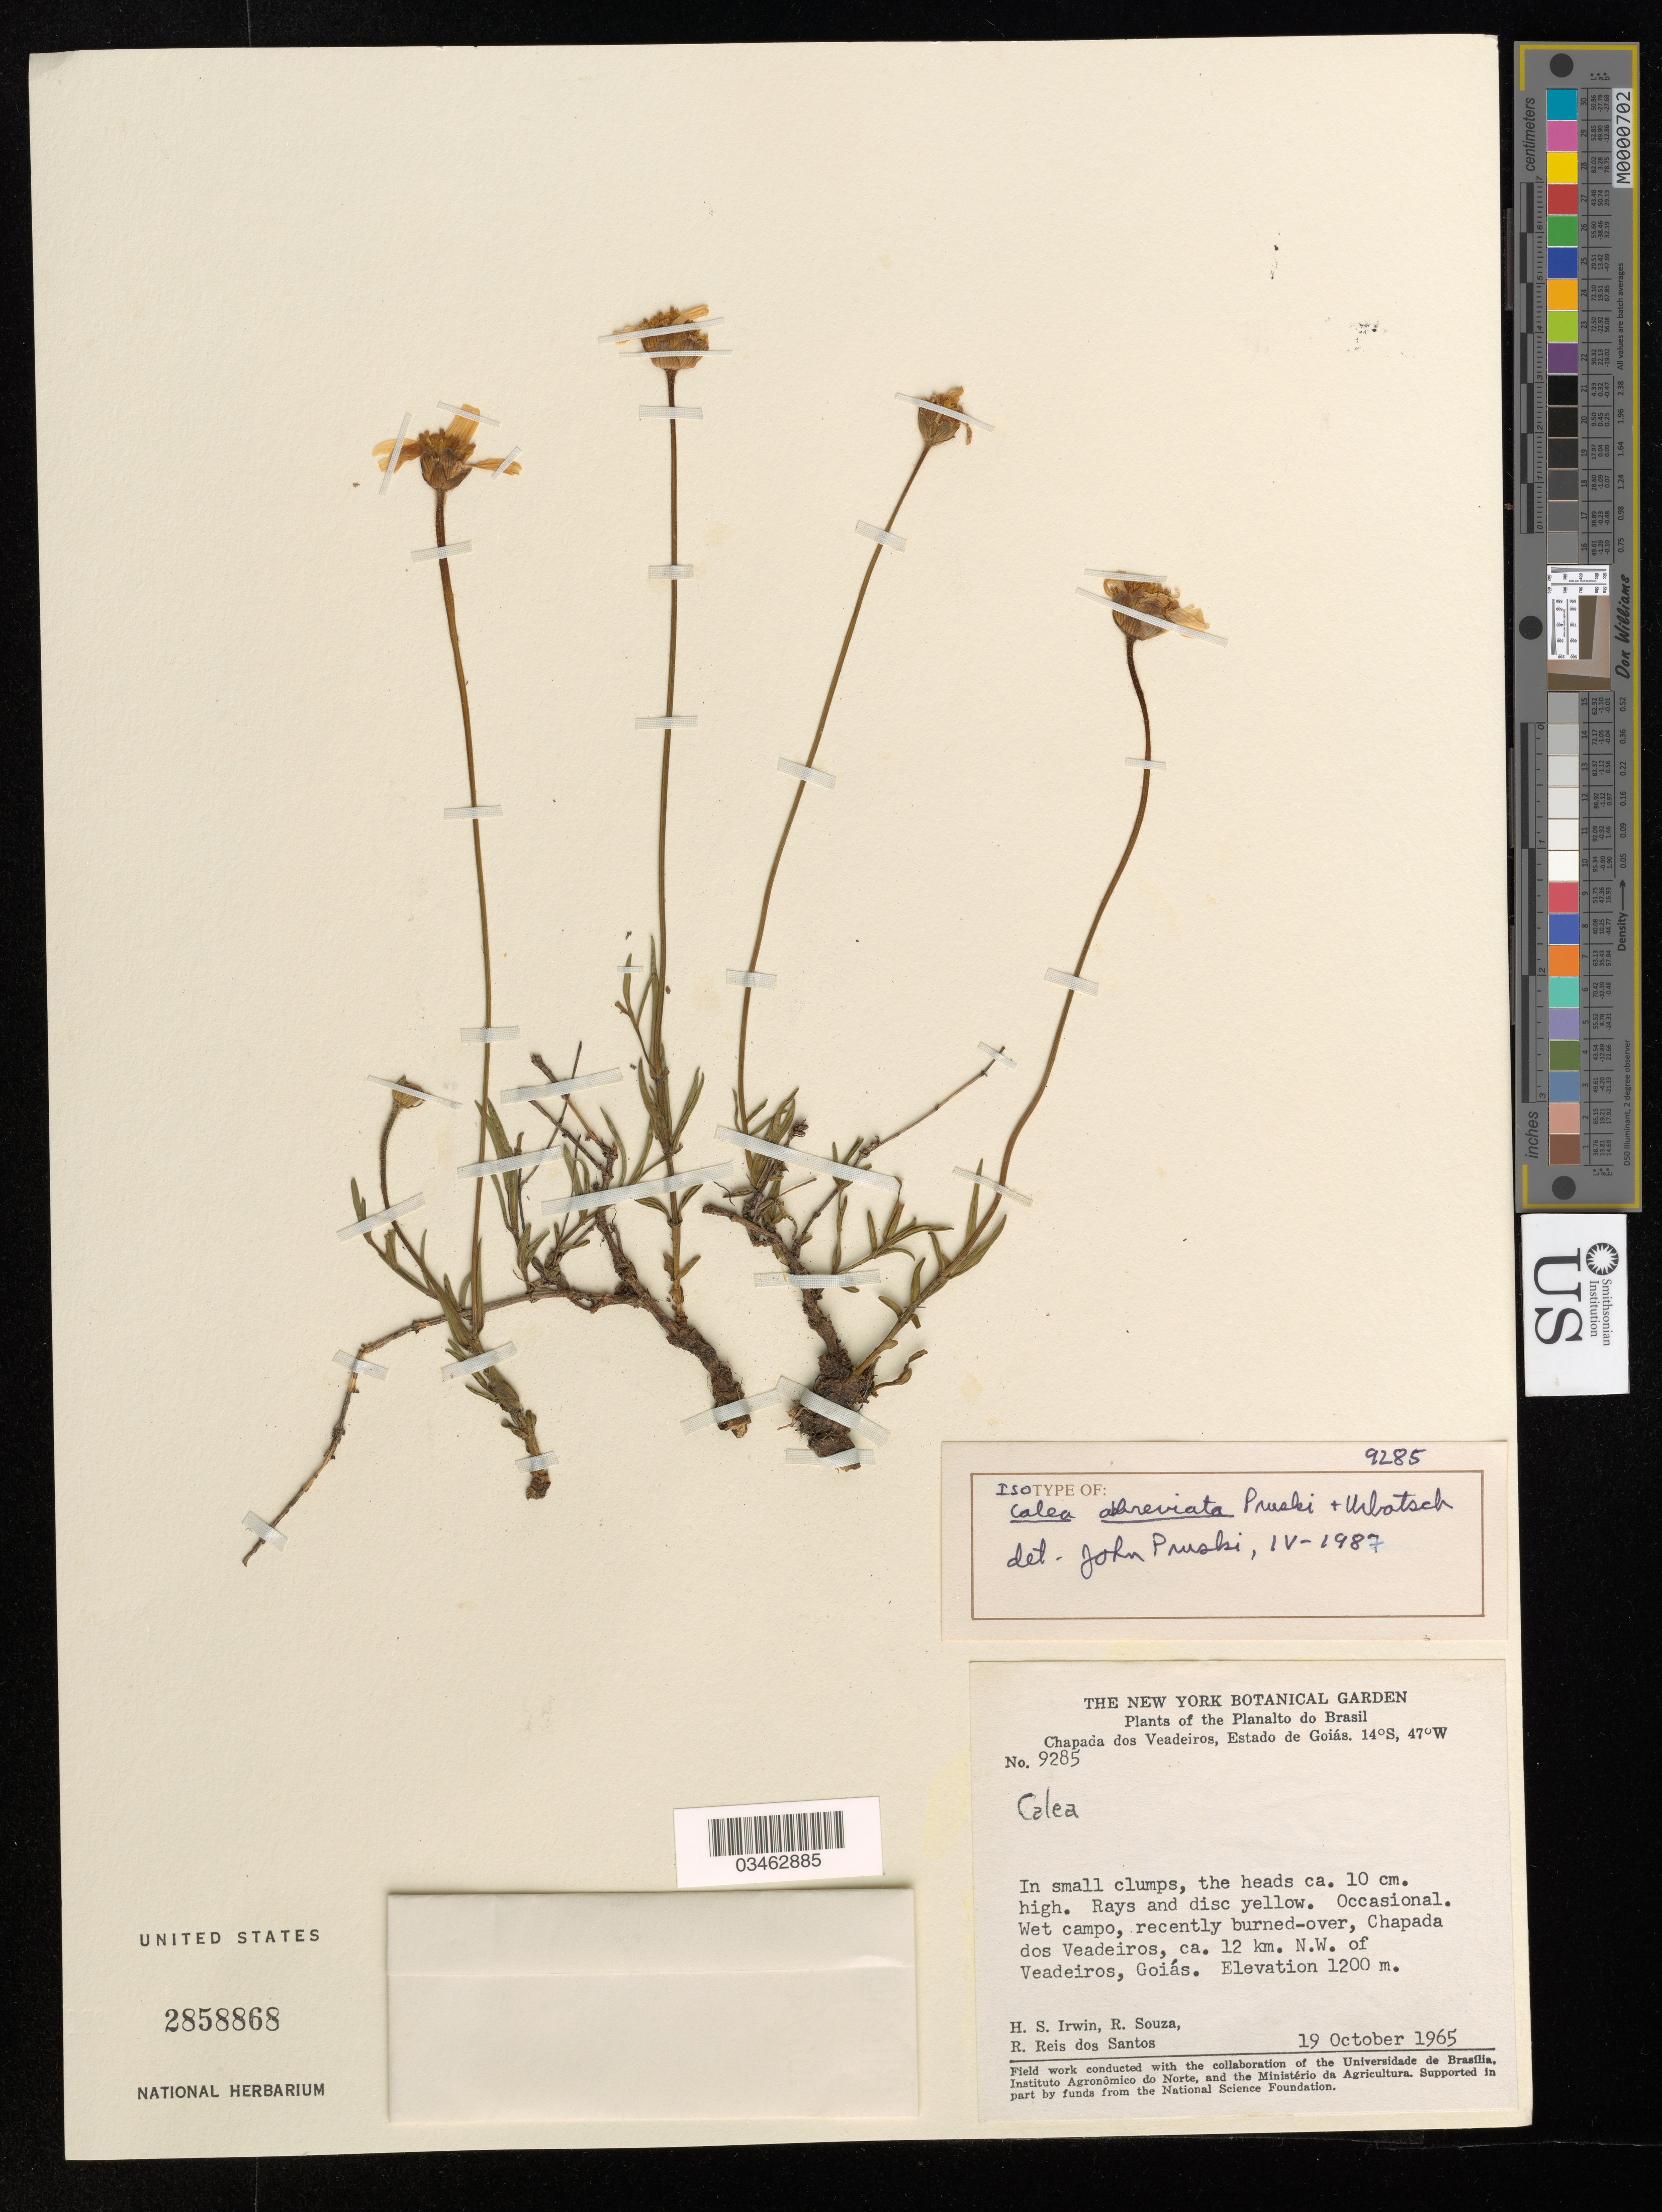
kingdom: Plantae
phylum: Tracheophyta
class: Magnoliopsida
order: Asterales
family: Asteraceae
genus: Calea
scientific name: Calea abbreviata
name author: Pruski & Urbatsch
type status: Isotype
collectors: H. Irwin, R. Souza & R. G. P. Santos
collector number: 9285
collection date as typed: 19 Oct 1965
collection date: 1965-10-19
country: Brazil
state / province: Goiás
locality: Chapada dos Veadeiros, ca. 12 km NW of Veadeiros.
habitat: Wet campo, recently burned over.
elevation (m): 1200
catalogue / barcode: US 2858868